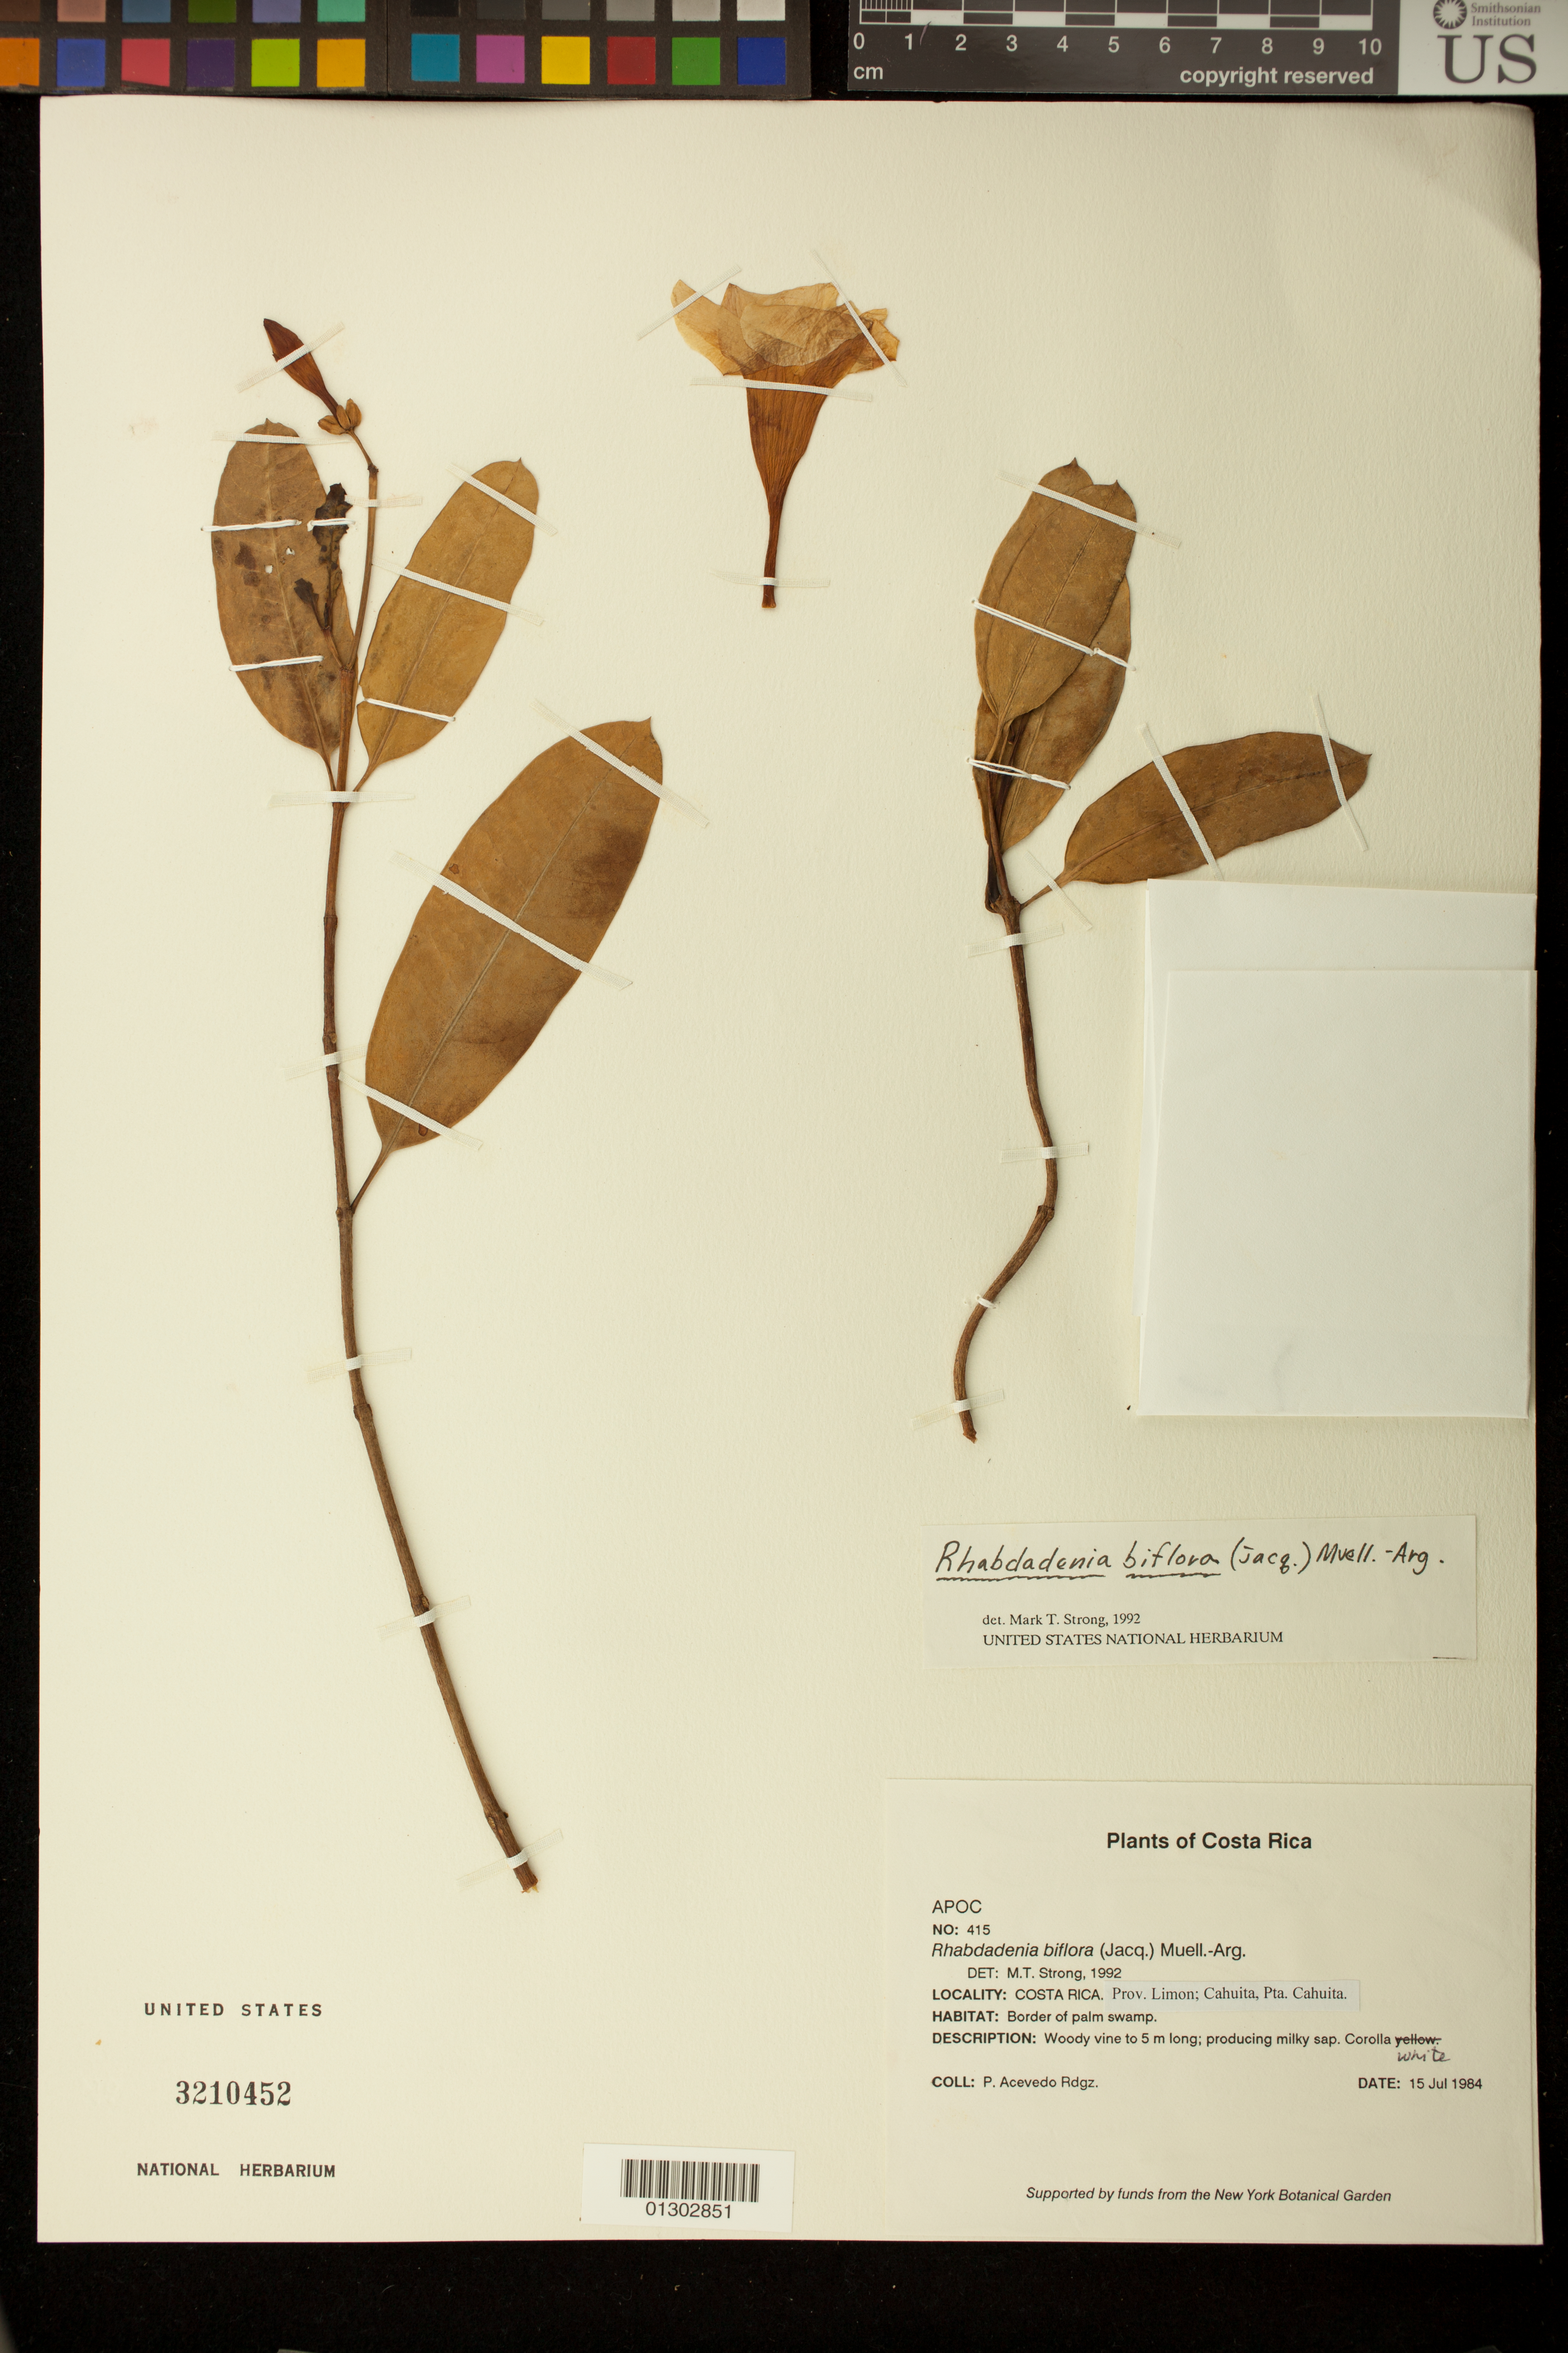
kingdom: Plantae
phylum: Tracheophyta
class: Magnoliopsida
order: Gentianales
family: Apocynaceae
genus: Rhabdadenia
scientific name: Rhabdadenia biflora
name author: (Jacq.) Müll. Arg.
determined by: Strong, M. T., (US), Smithsonian Institution - National Museum of Natural History (UNITED STATES)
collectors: P. Acevedo-Rodr.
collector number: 415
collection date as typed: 15 Jul 1984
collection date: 1984-07-15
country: Costa Rica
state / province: Limon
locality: Prov. Limon; Cahuita, Pta. Cahuita.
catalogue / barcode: US 3210452